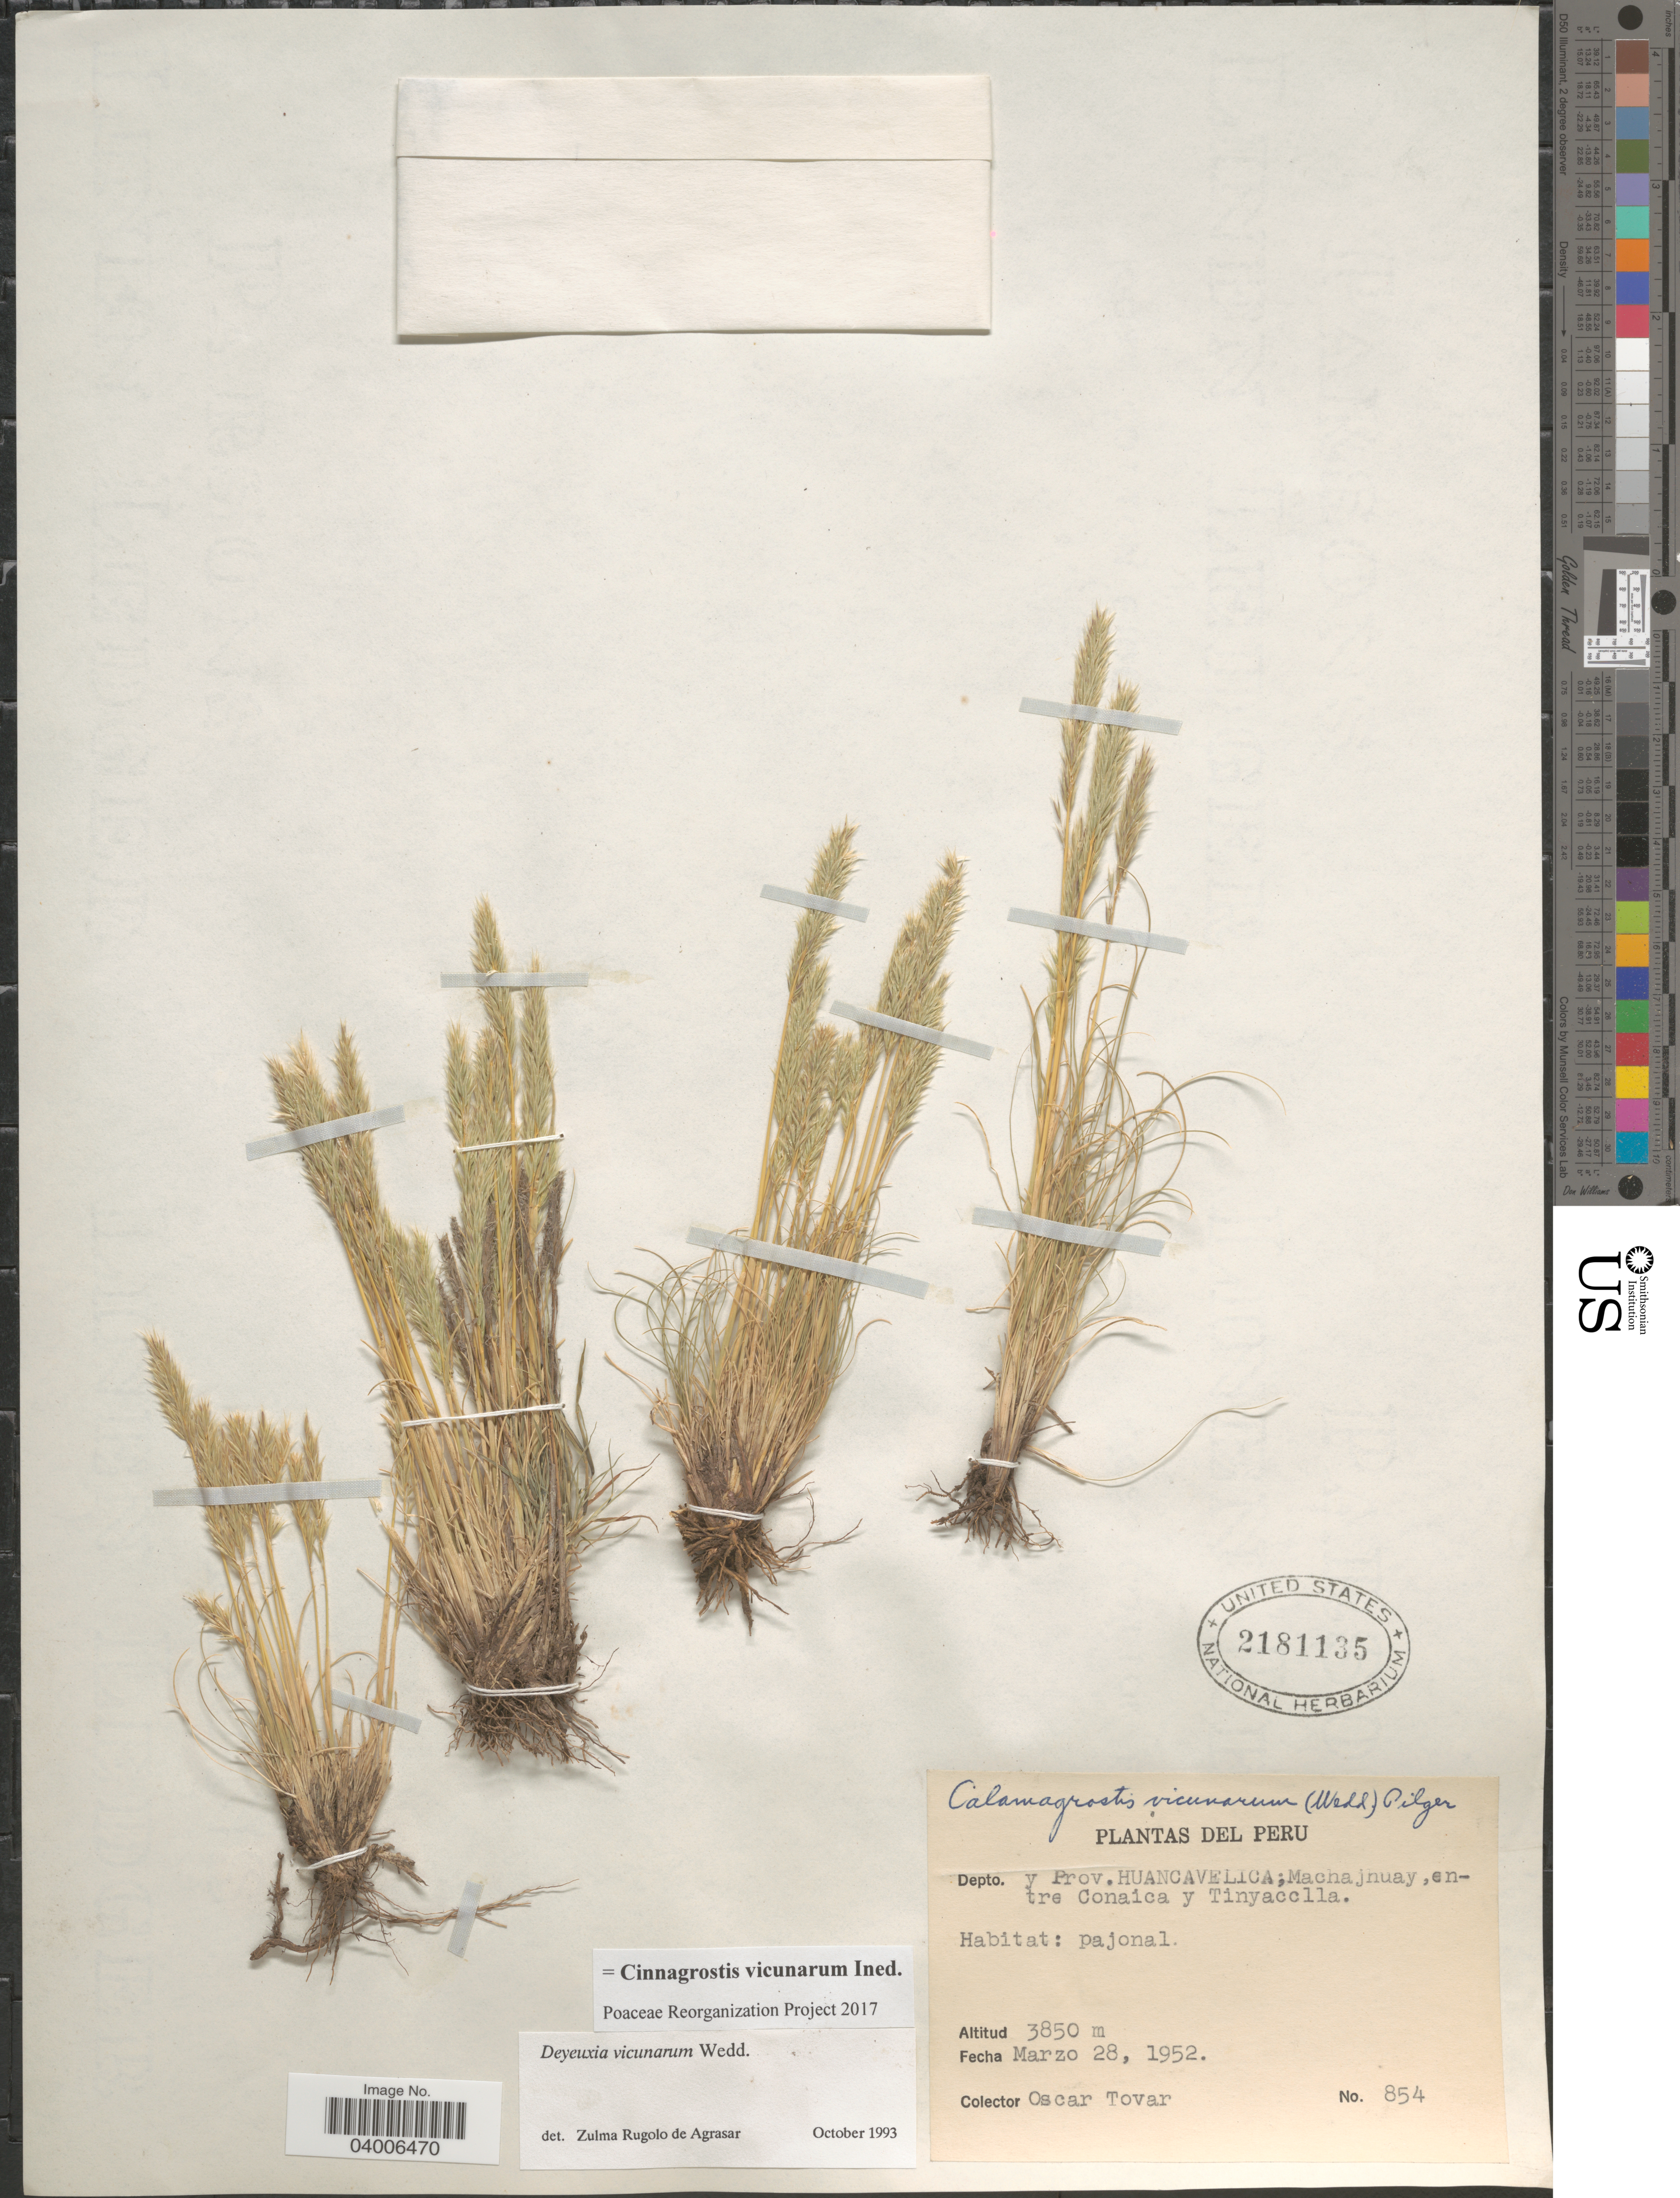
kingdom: Plantae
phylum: Tracheophyta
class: Liliopsida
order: Poales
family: Poaceae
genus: Cinnagrostis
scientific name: Cinnagrostis vicunarum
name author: (Wedd.) P.M. Peterson et al.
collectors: Ó. Tovar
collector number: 854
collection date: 1952-03-28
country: Peru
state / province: Huancavelica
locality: Depto. y Prov. Huancavelica; Machajhuay, entre Conaica y Tinyacclla.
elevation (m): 3850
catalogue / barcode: US 2181135